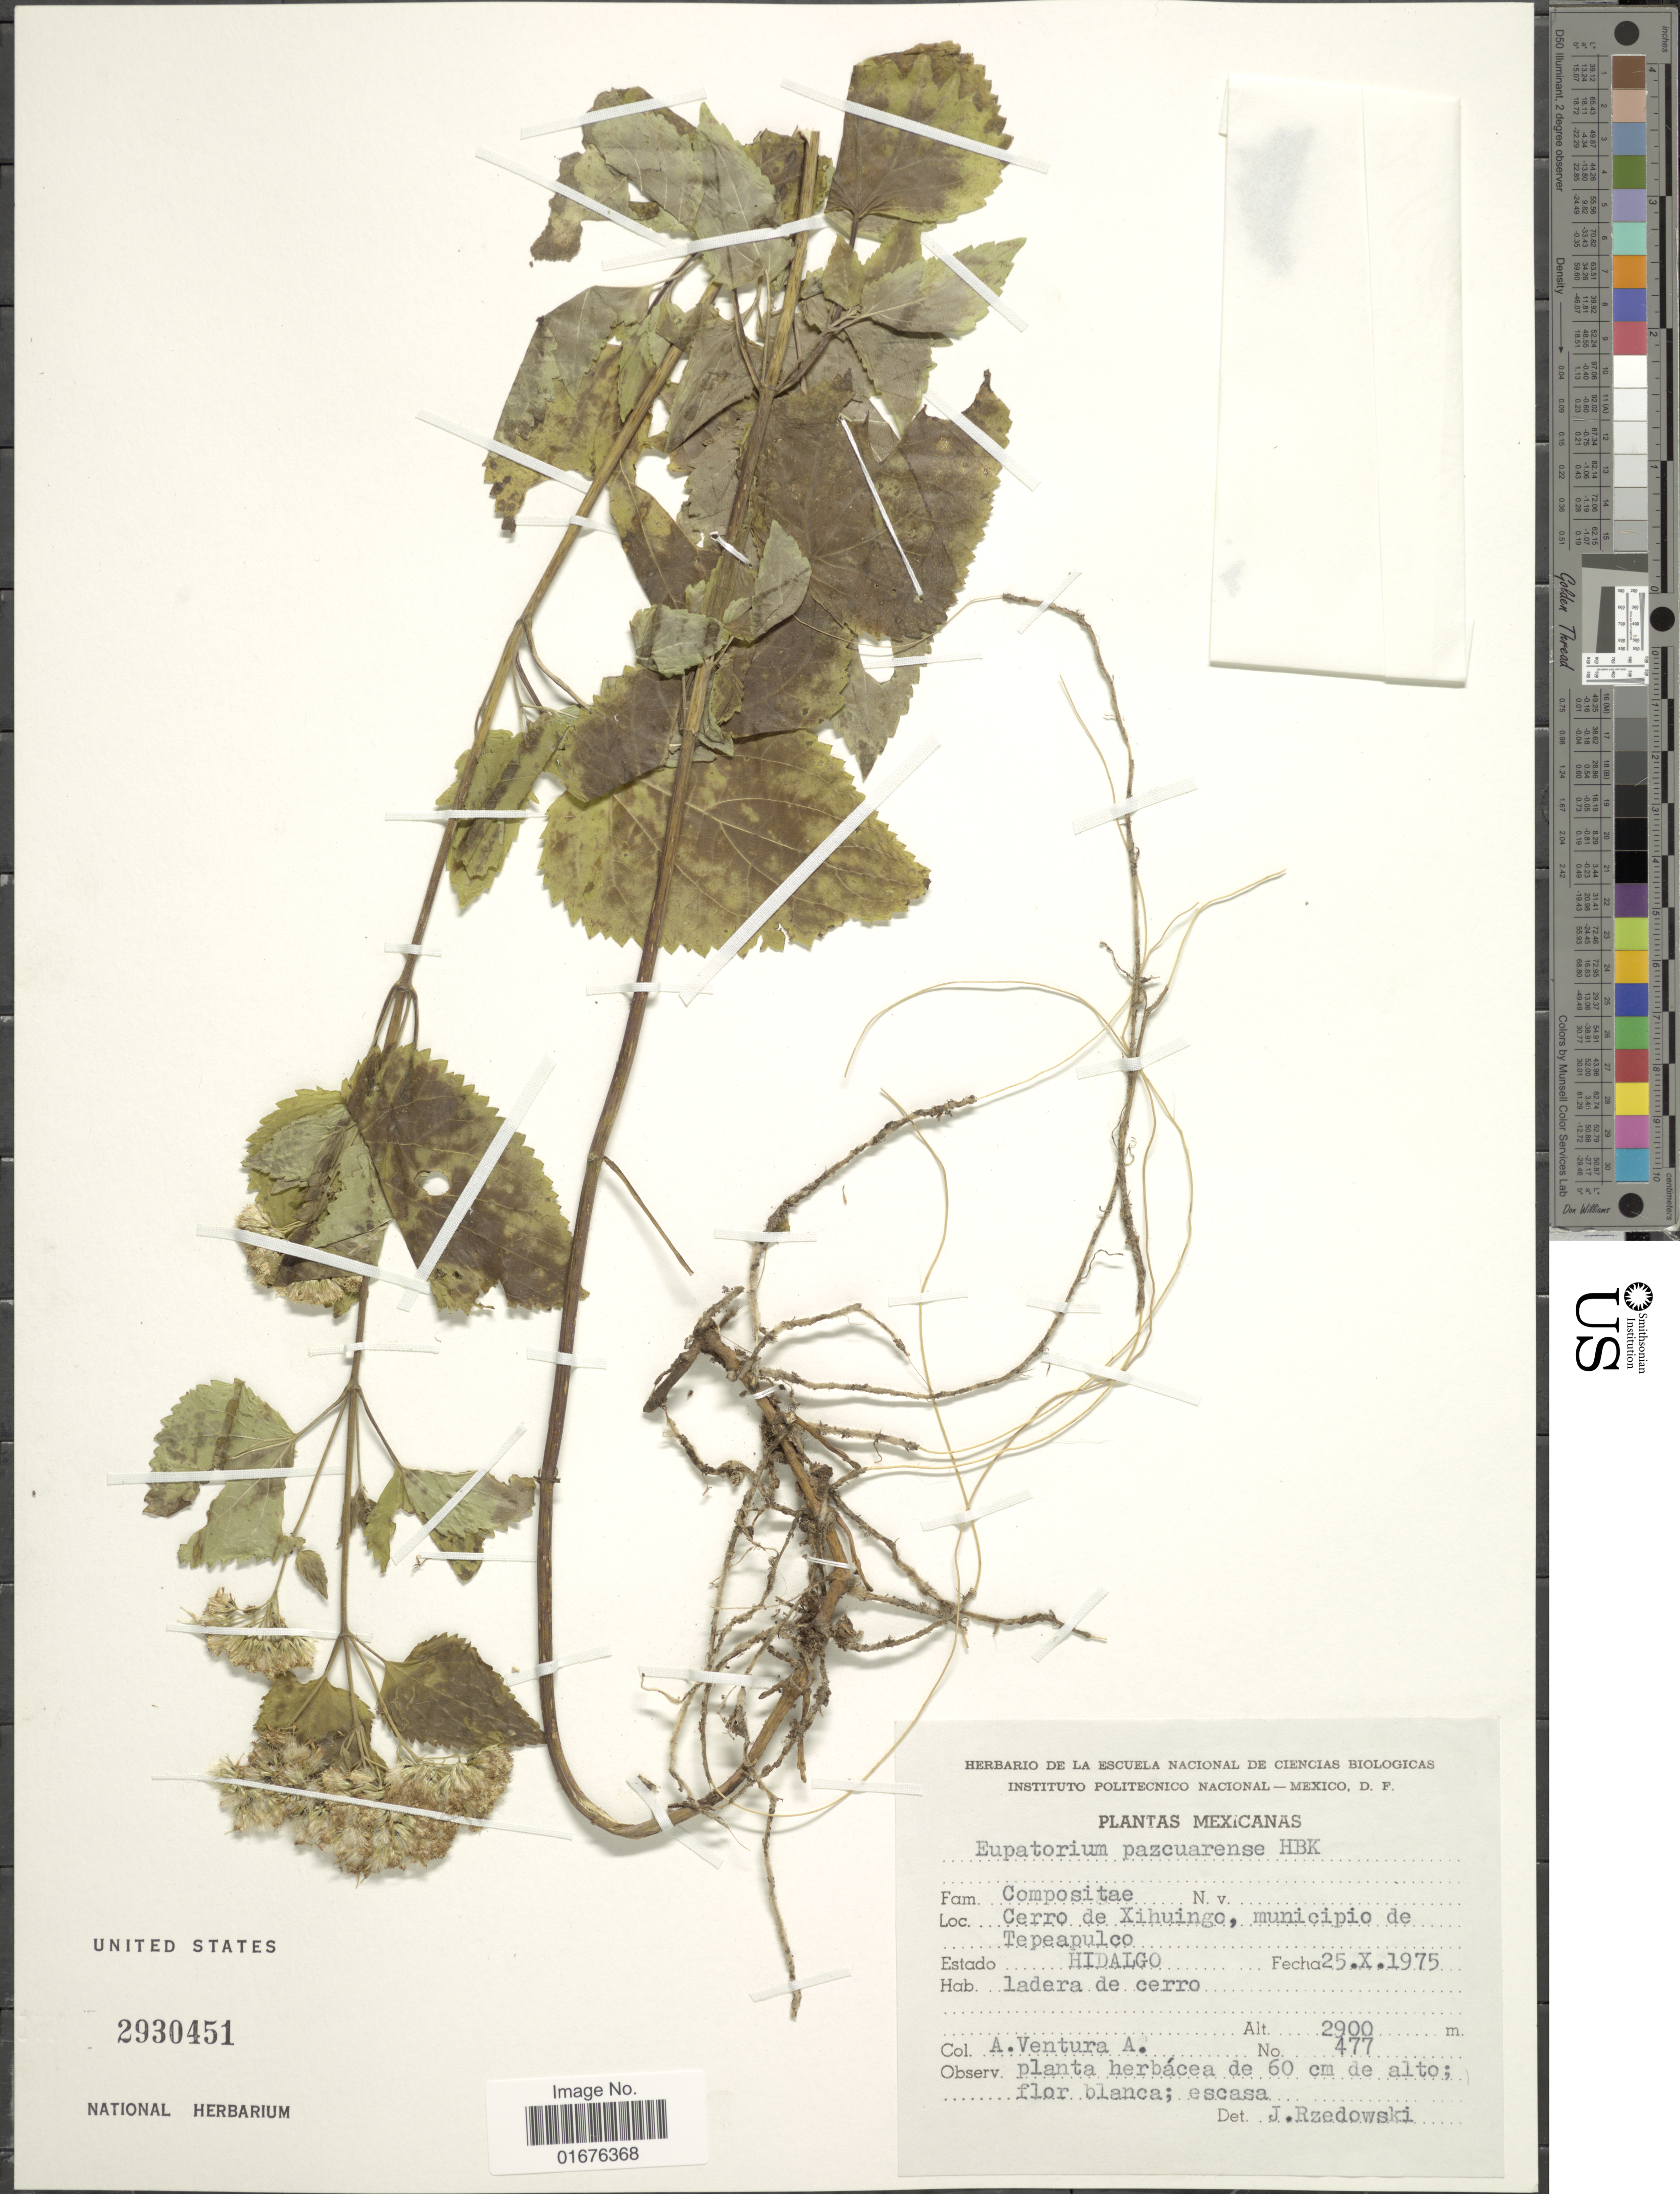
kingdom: Plantae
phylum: Tracheophyta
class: Magnoliopsida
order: Asterales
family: Asteraceae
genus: Ageratina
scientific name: Ageratina pazcuarensis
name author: (Kunth) R.M. King & H. Rob.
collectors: A. Ventura A.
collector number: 477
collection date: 1975-10-25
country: Mexico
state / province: Hidalgo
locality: Cerro de Xihuingo, municipio de Tepeapulco, ladera de cerro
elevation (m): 2900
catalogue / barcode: US 2930451